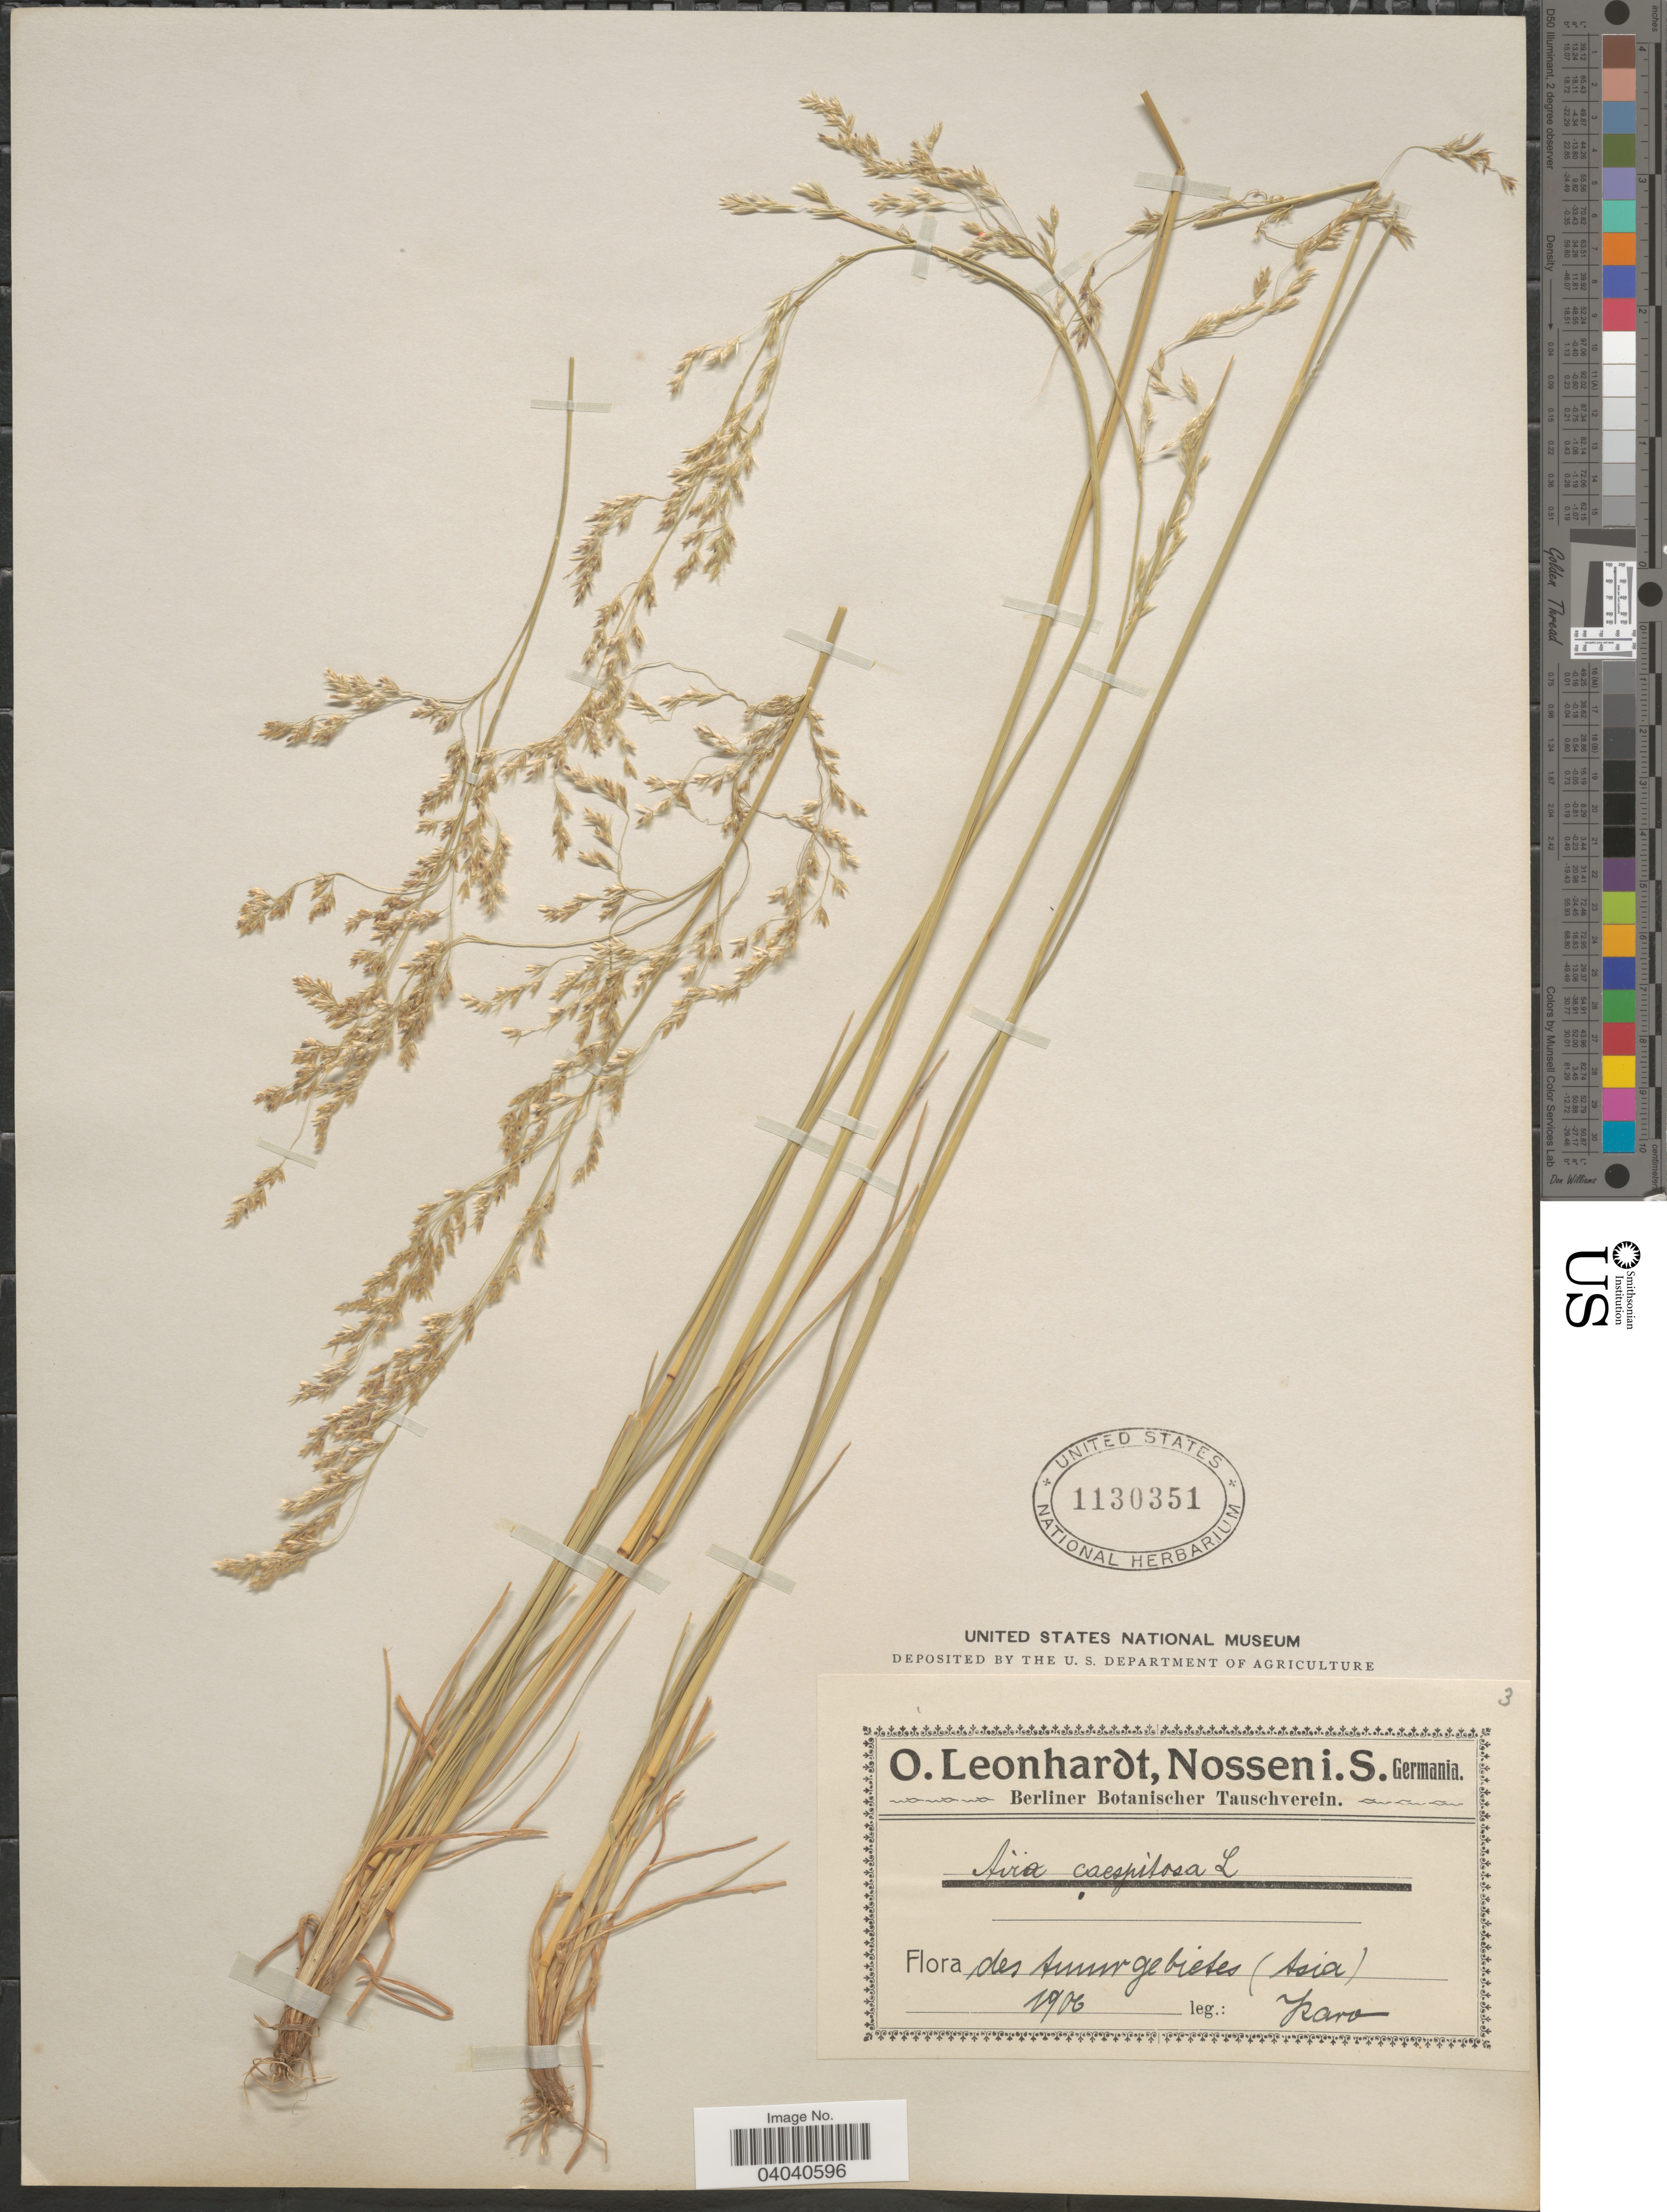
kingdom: Plantae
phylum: Tracheophyta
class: Liliopsida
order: Poales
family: Poaceae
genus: Deschampsia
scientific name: Deschampsia cespitosa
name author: (L.) P. Beauv.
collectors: Karo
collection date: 1906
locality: Des Amurgebietes (Asia).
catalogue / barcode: US 1130351